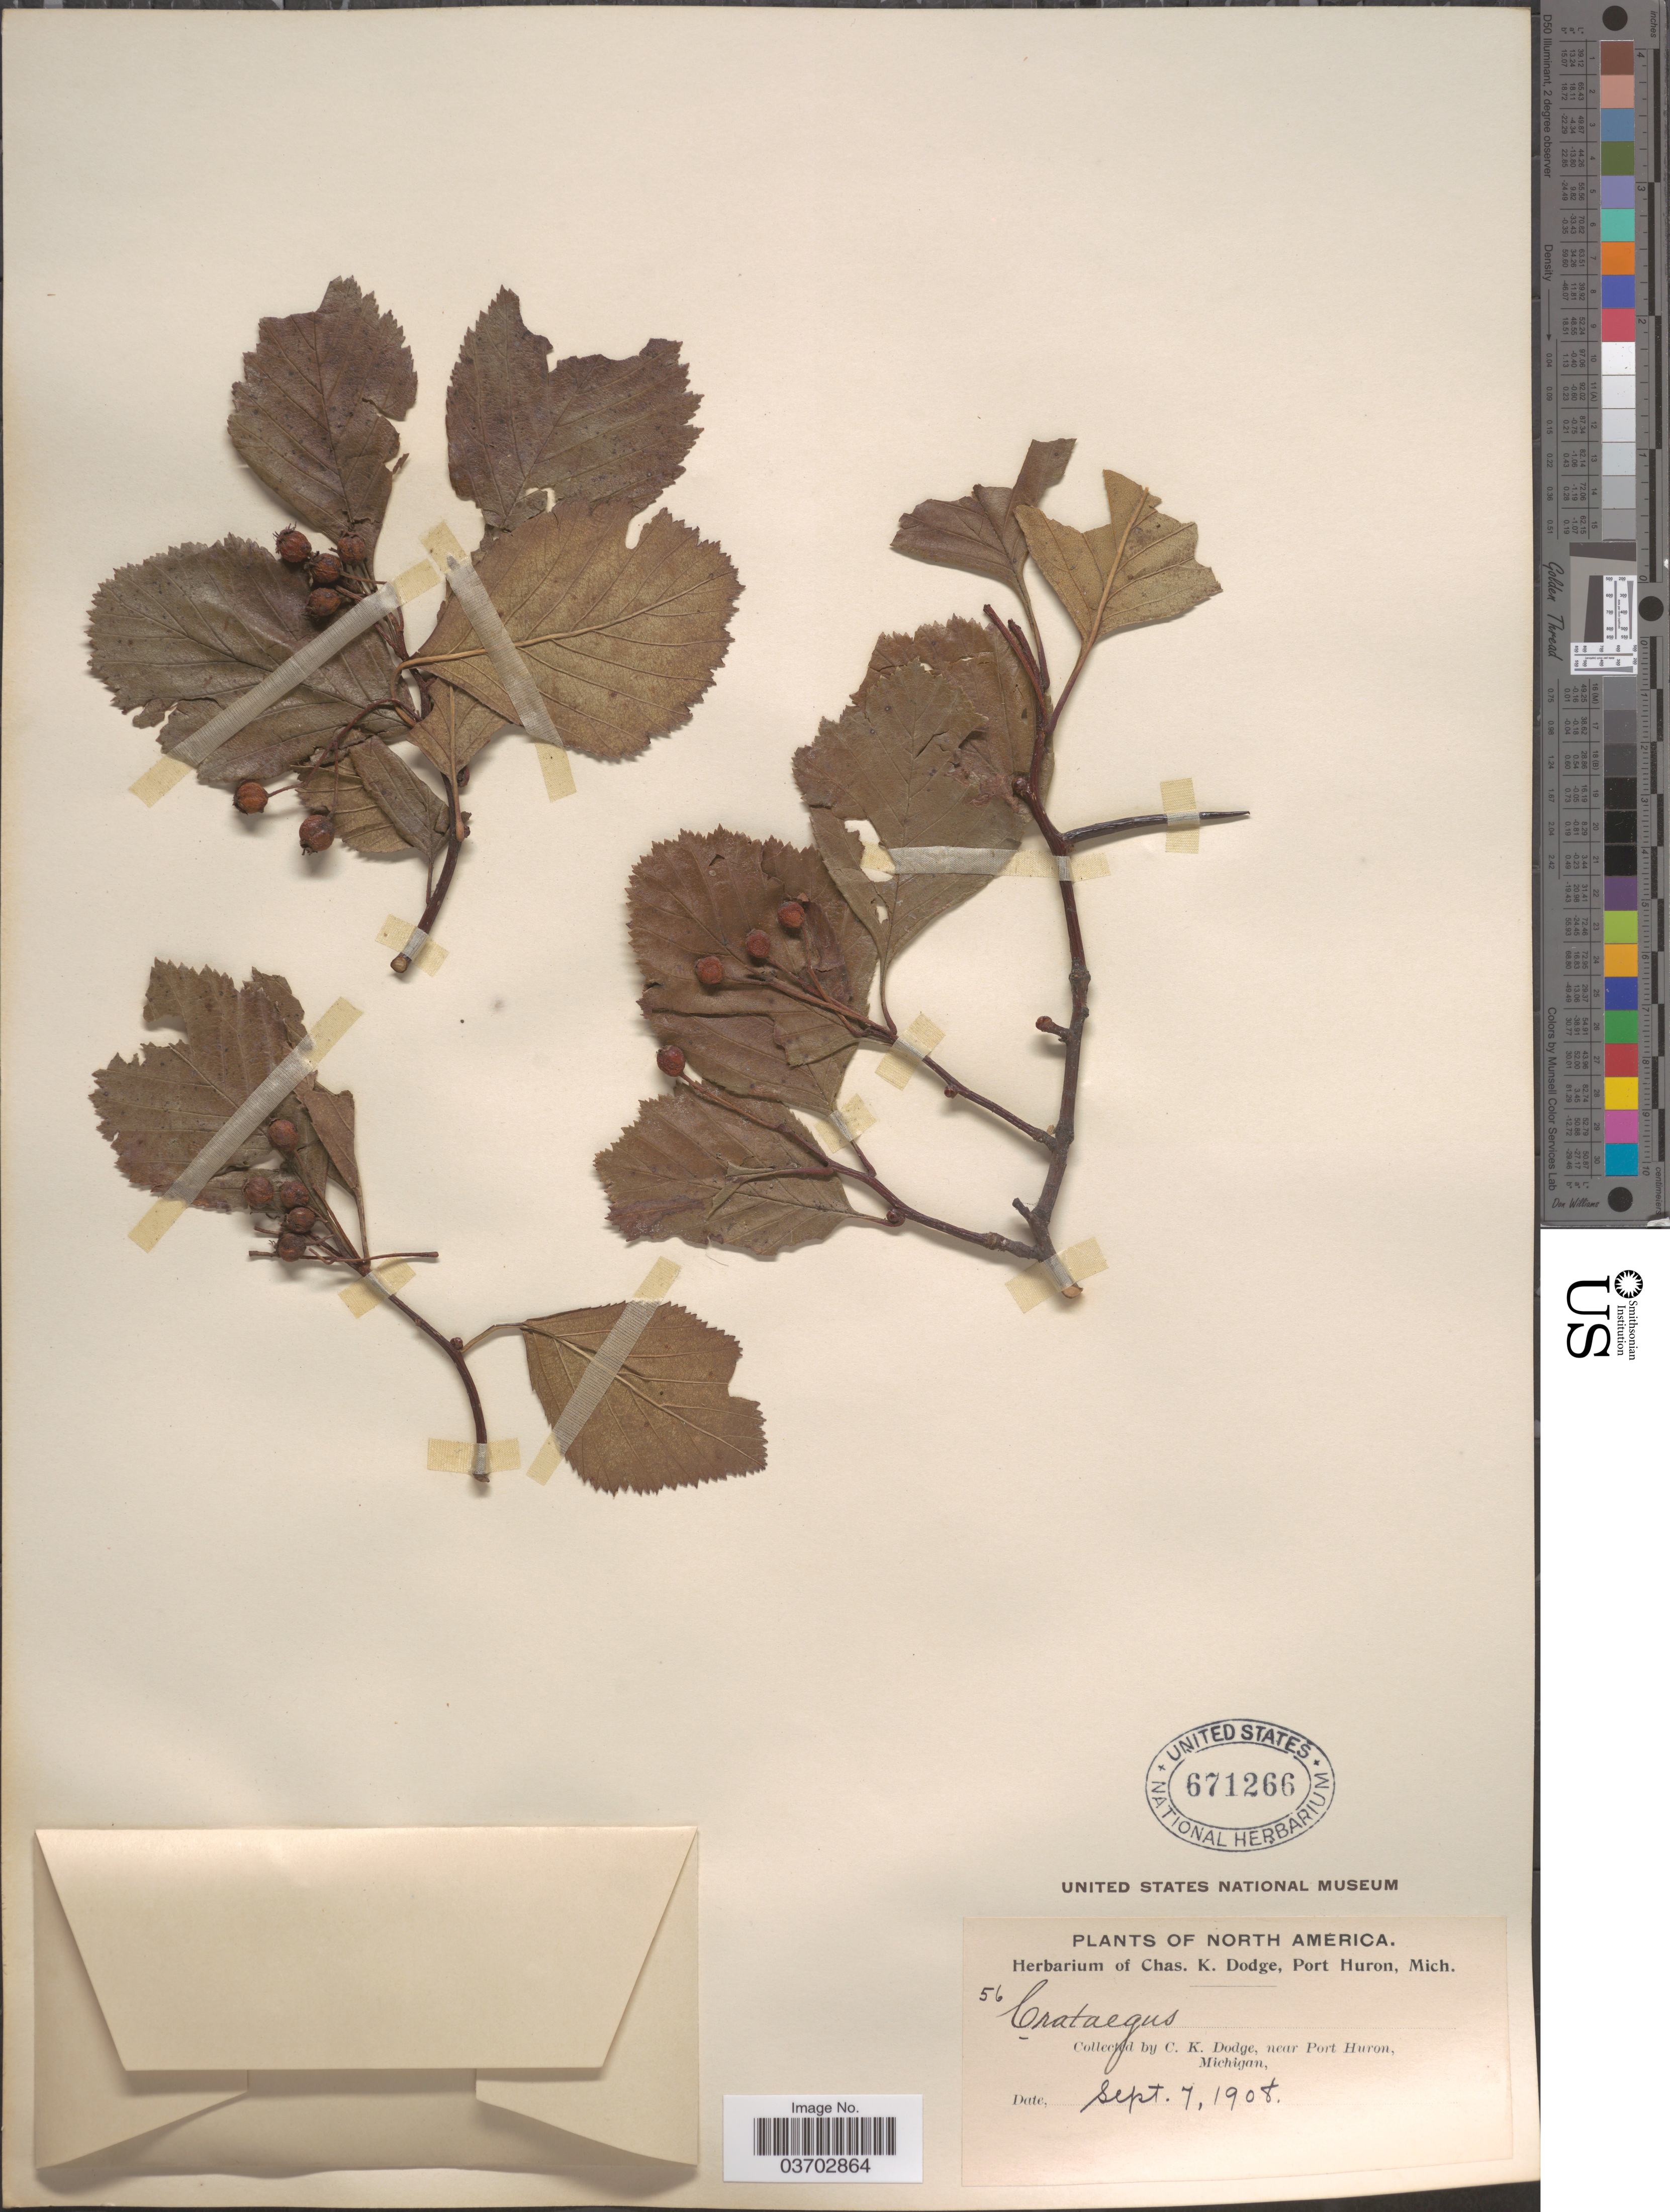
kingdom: Plantae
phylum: Tracheophyta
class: Magnoliopsida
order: Rosales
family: Rosaceae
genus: Crataegus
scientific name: Crataegus sp.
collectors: C. K. Dodge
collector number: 56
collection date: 1908-09-07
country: United States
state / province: Michigan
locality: Near Port Huron.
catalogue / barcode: US 671266